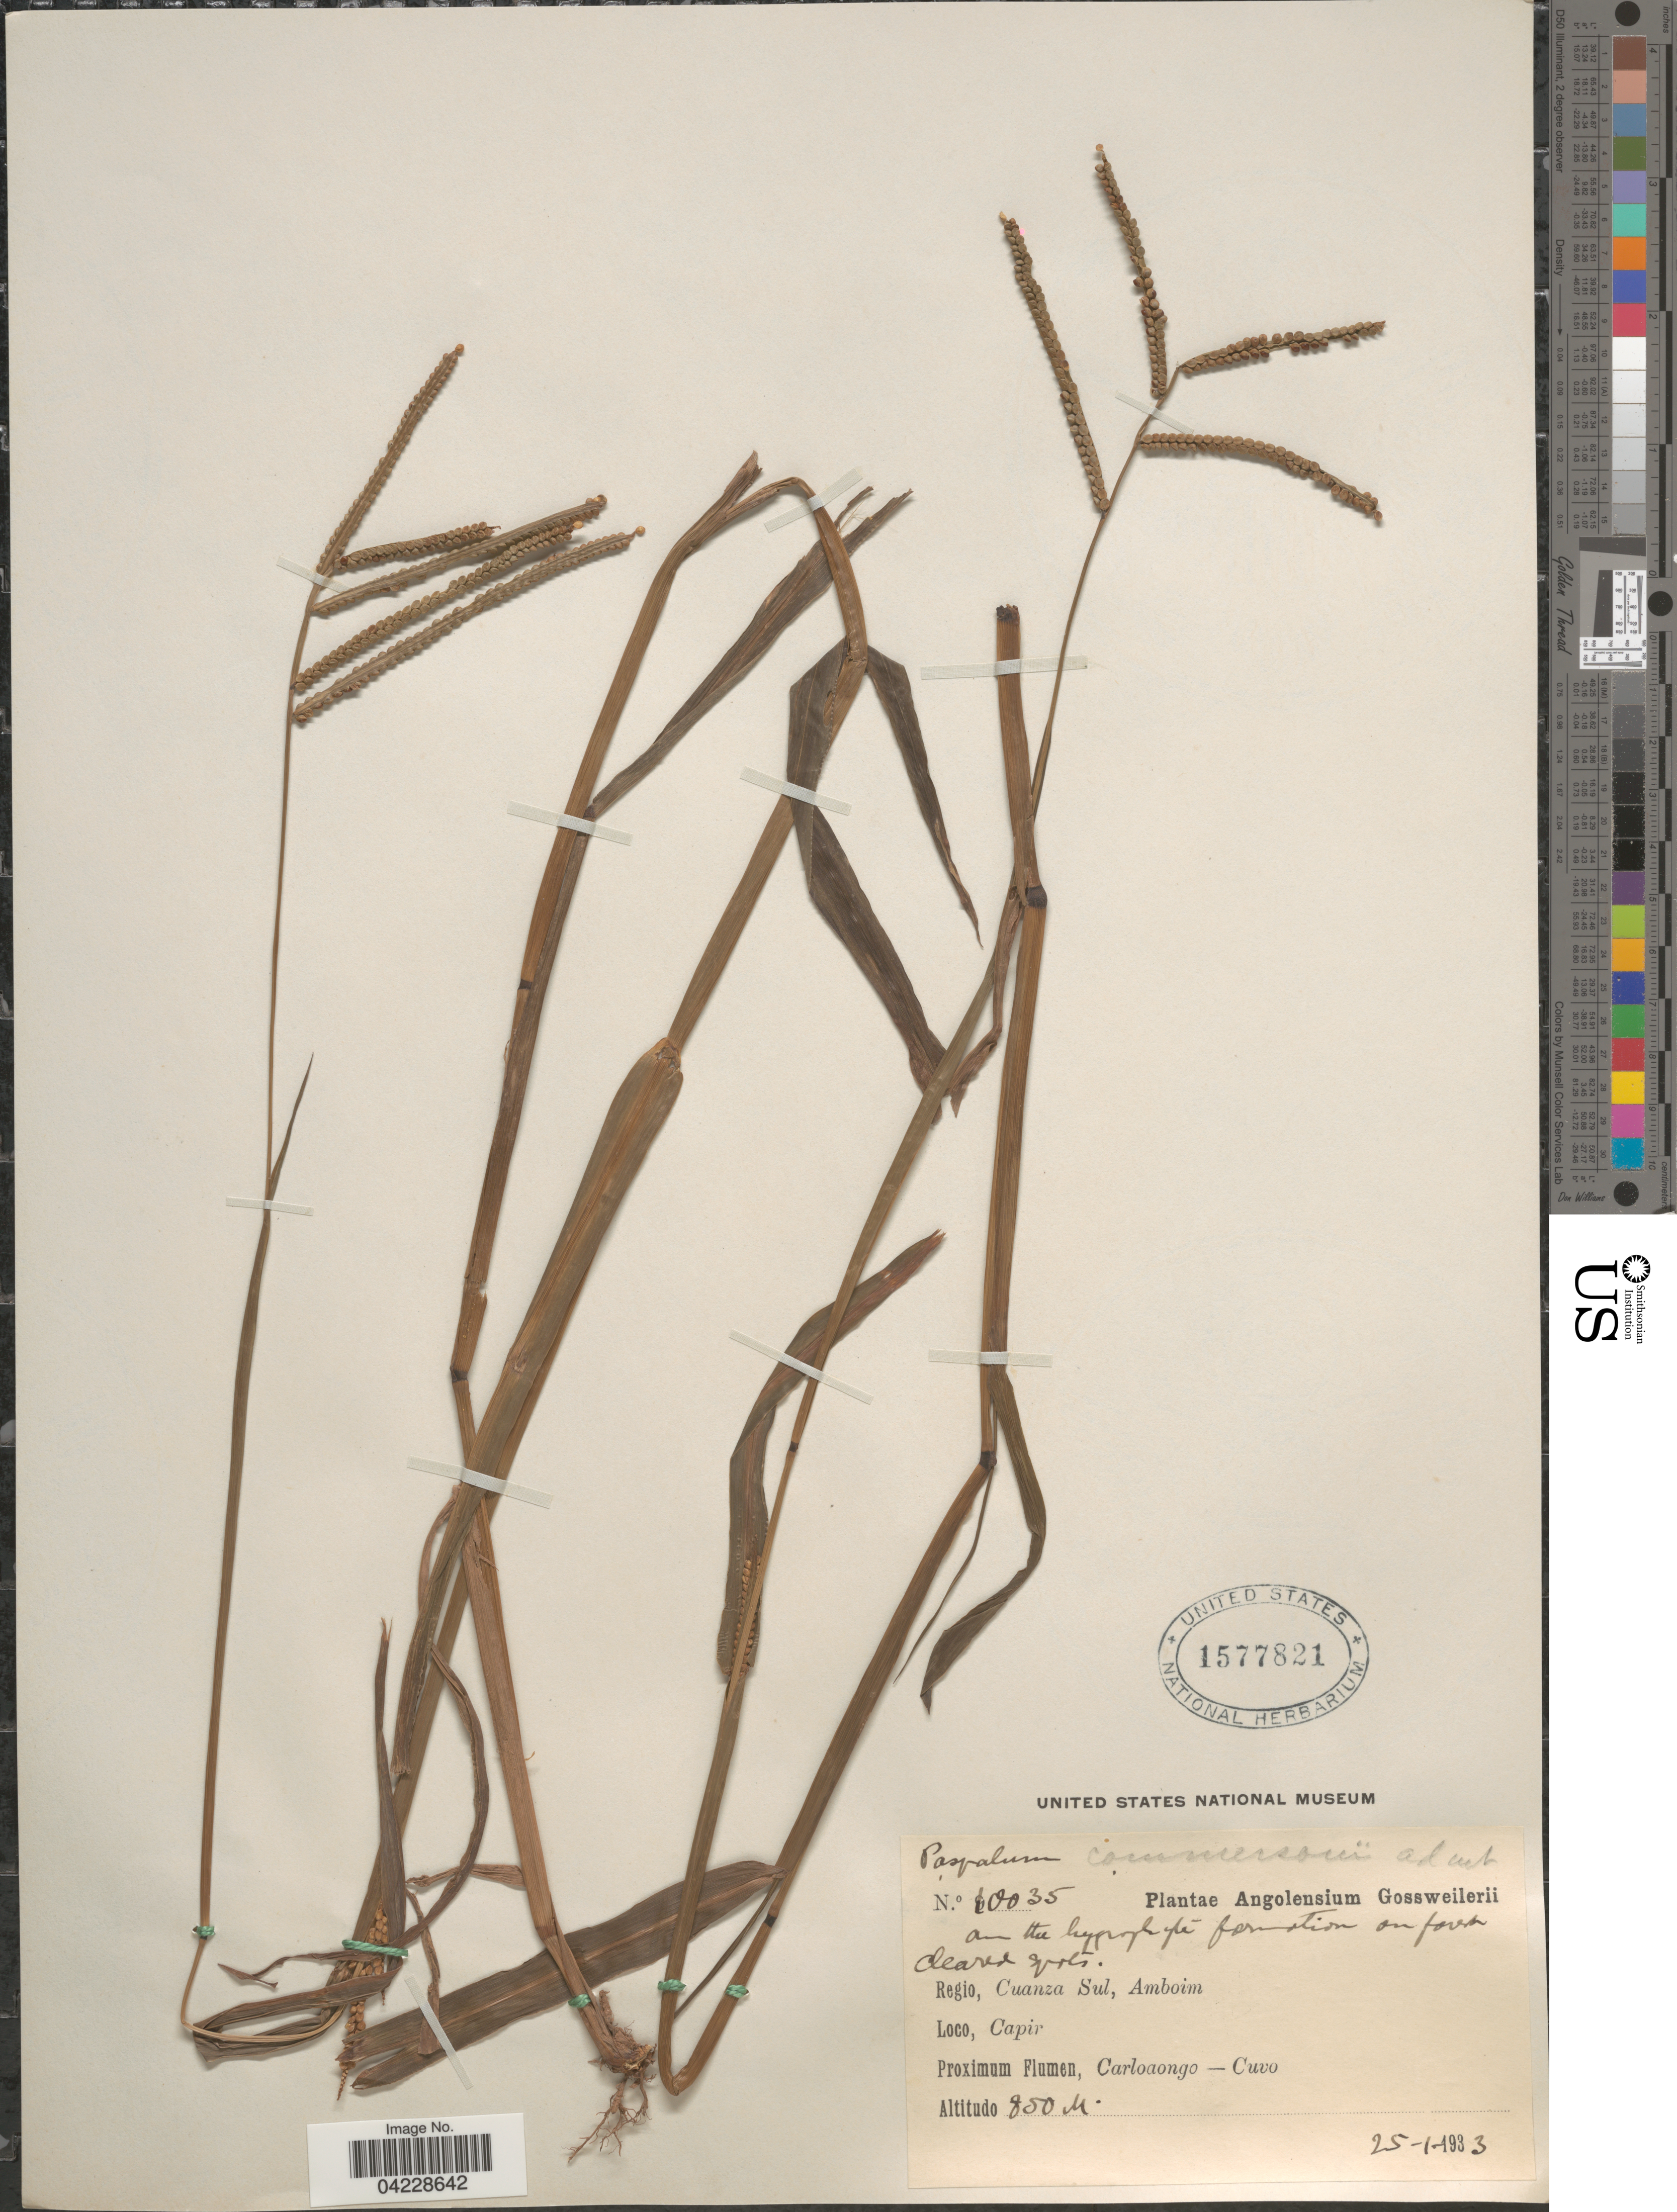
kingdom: Plantae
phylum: Tracheophyta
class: Liliopsida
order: Poales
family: Poaceae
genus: Paspalum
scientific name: Paspalum scrobiculatum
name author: L.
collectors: -. Gossweiler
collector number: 10035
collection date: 1933-01-25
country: Angola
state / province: Cuanza Sul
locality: Regio, Cuanza Sul, Amboim. Capir. Proximum Flumen, Carloaongo - Cuvo.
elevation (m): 850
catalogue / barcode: US 1577821